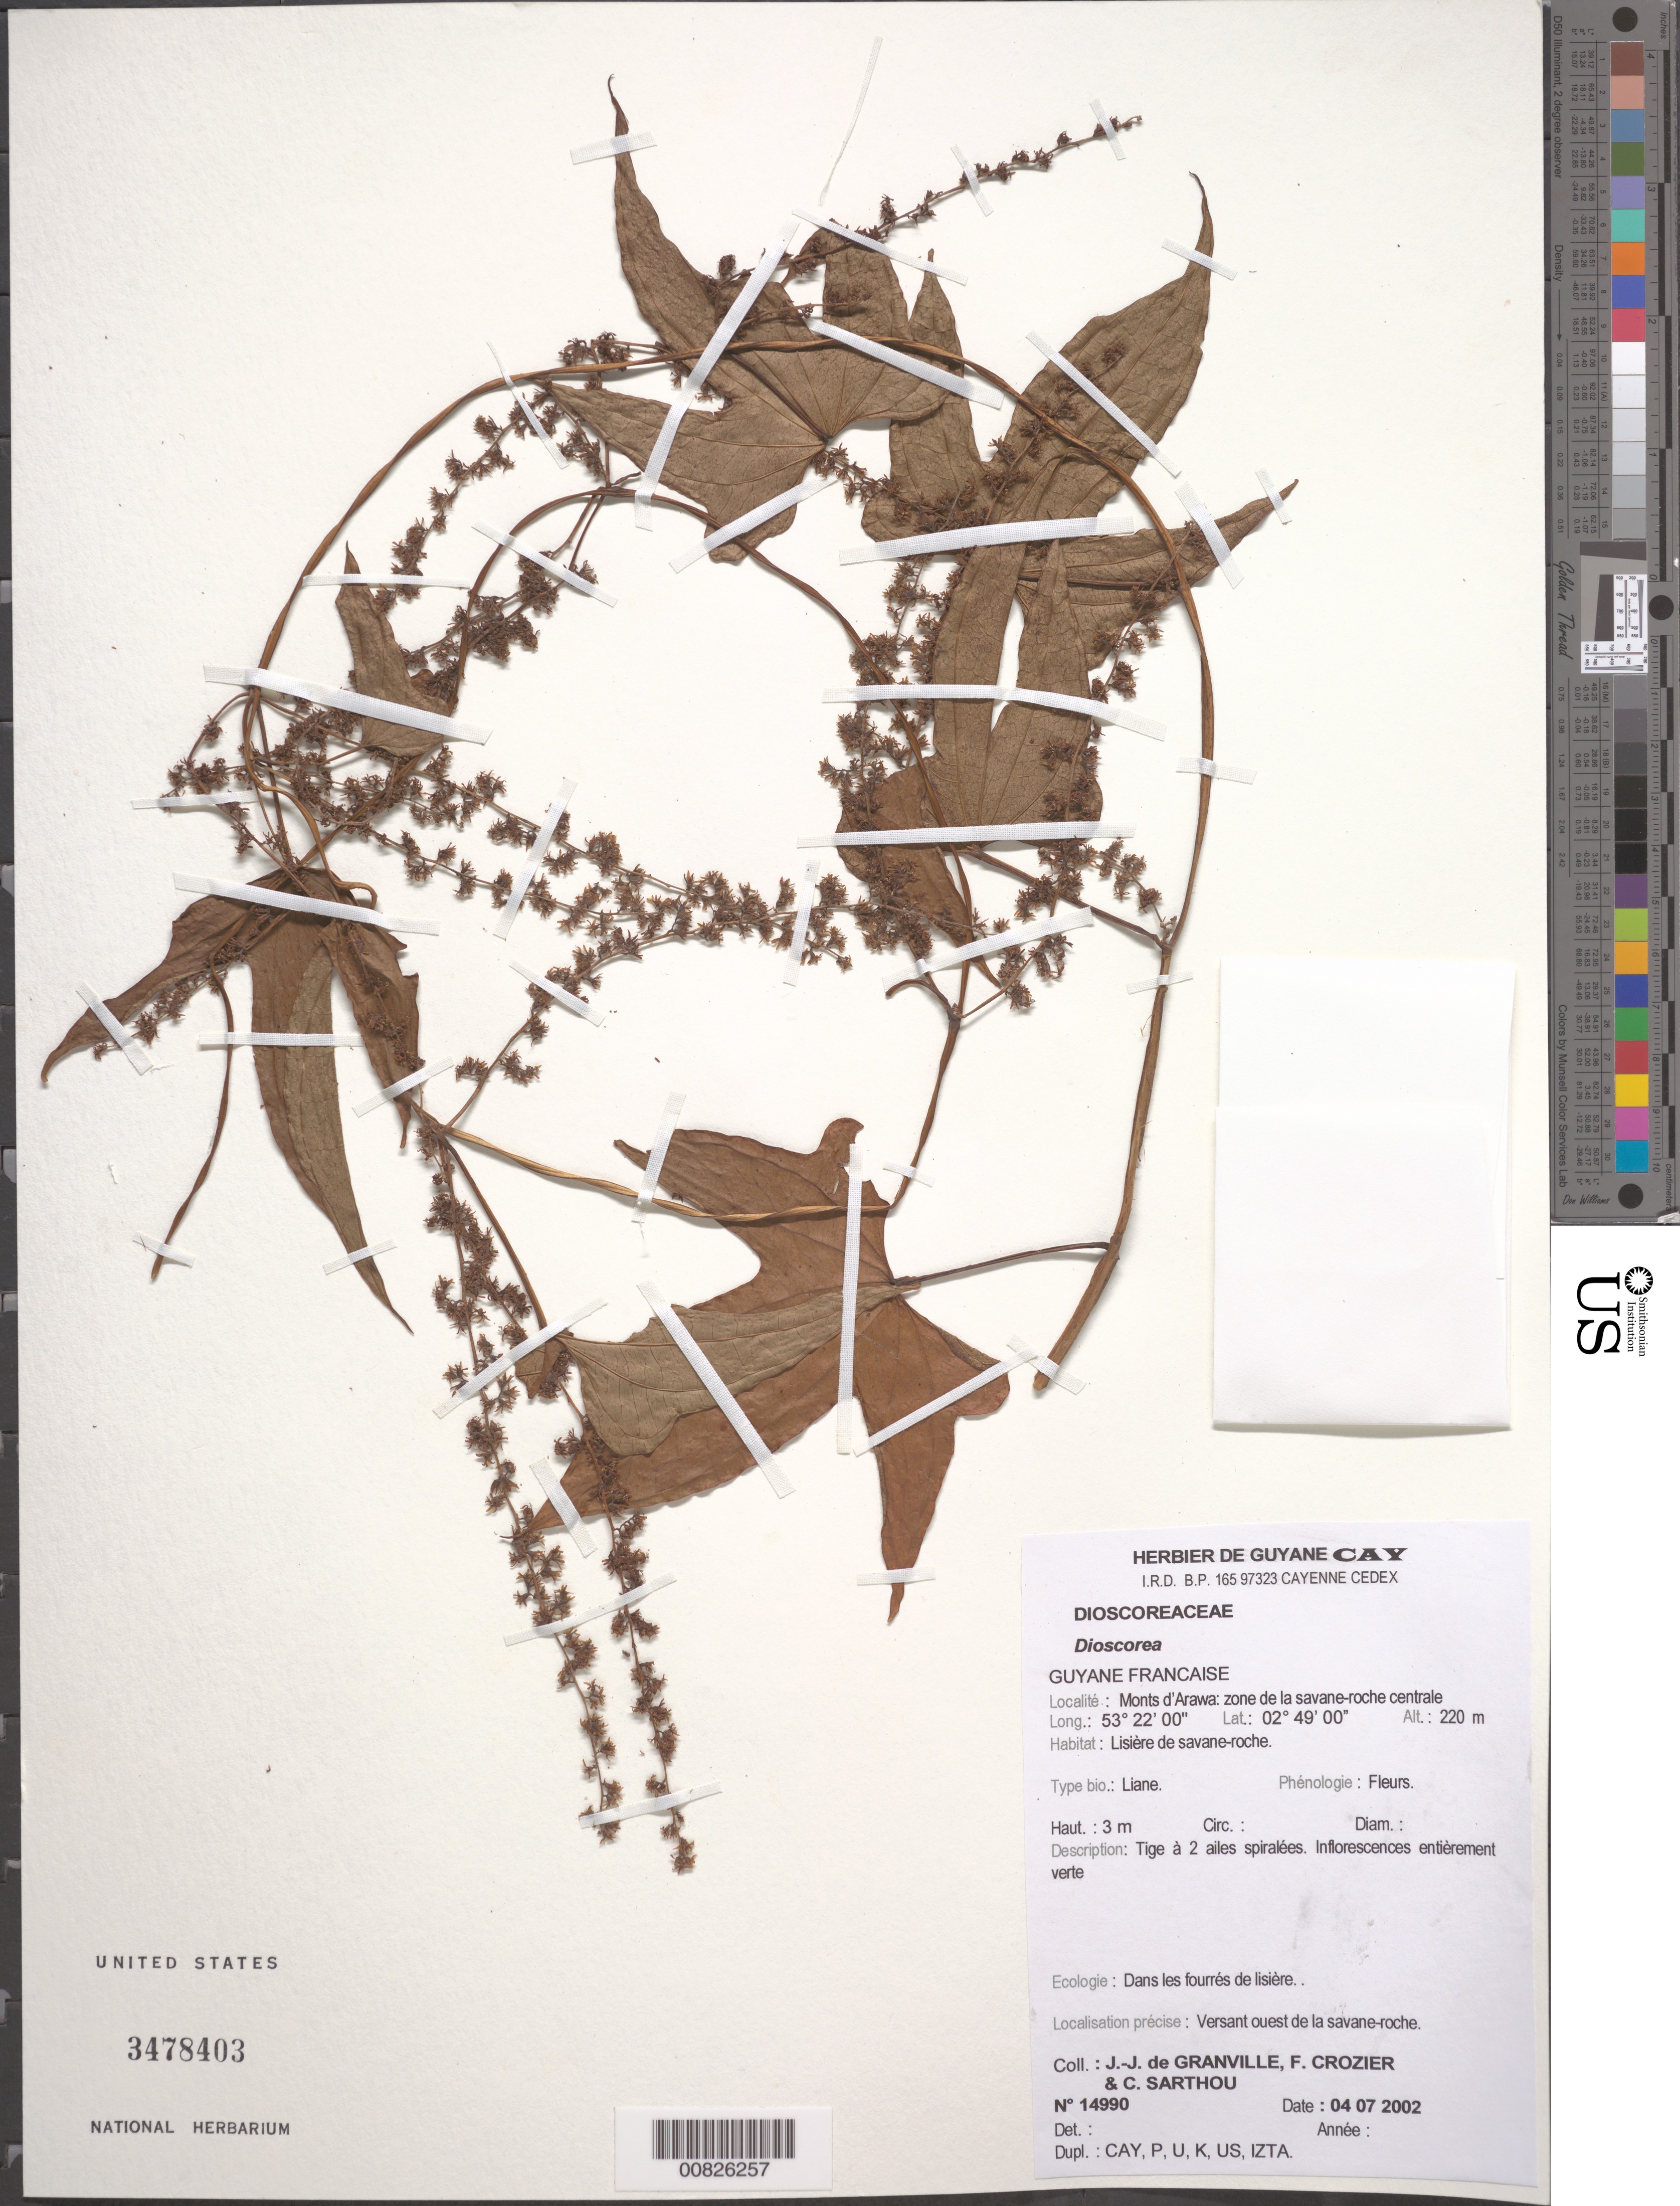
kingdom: Plantae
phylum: Tracheophyta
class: Liliopsida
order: Dioscoreales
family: Dioscoreaceae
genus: Dioscorea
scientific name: Dioscorea sp.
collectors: J.-J. de Granville, F. Crozier & C. Sarthou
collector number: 14990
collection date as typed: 4-Jul-02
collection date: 2002-07-04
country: French Guiana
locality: Monts d'Arawa, zone de la savane-roche centrale, versant ouest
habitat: Lisière de savane-roche; dans les fourrés de lisière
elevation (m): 220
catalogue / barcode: US 3478403